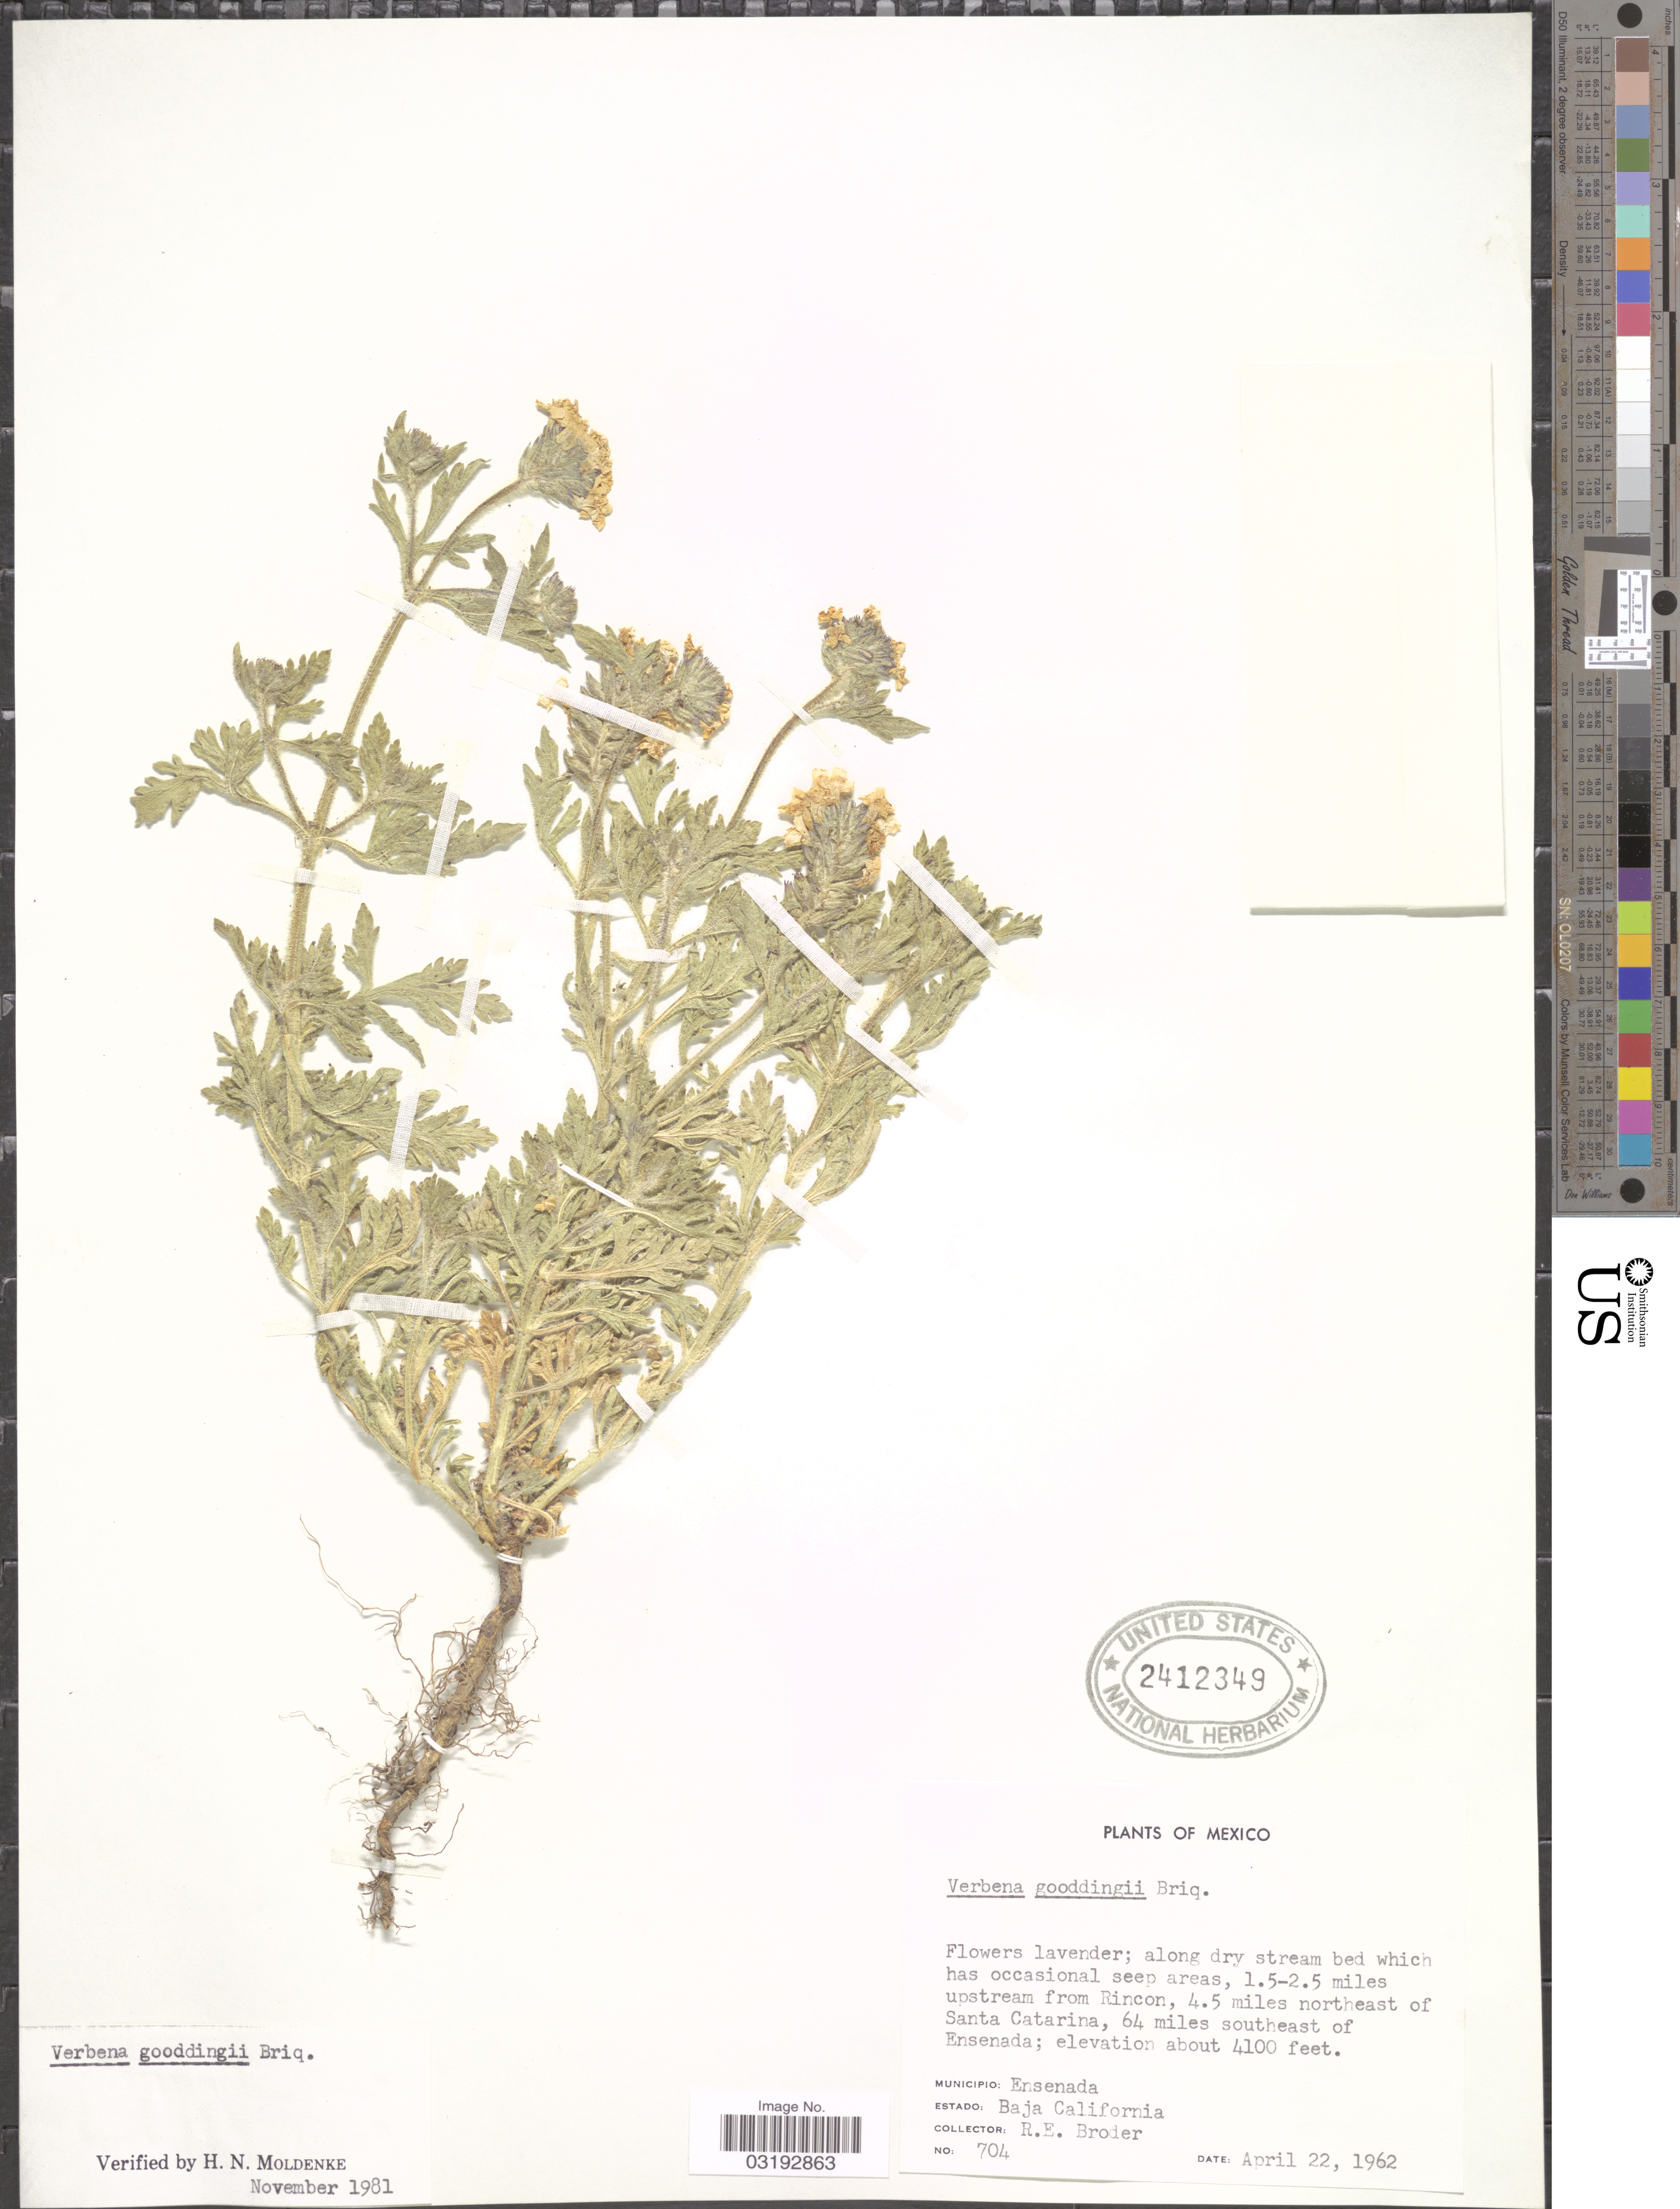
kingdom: Plantae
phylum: Tracheophyta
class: Magnoliopsida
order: Lamiales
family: Verbenaceae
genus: Verbena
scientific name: Verbena gooddingii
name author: Briq.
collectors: R. Broder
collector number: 704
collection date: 1962-04-22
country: Mexico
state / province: Baja California Norte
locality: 1.5-2.5 miles upstream from Rincon, 4.5 miles northeast of Santa Catarina, 64 miles southeast of Ensenada. Municipio: Ensenada.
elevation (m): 1250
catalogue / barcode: US 2412349